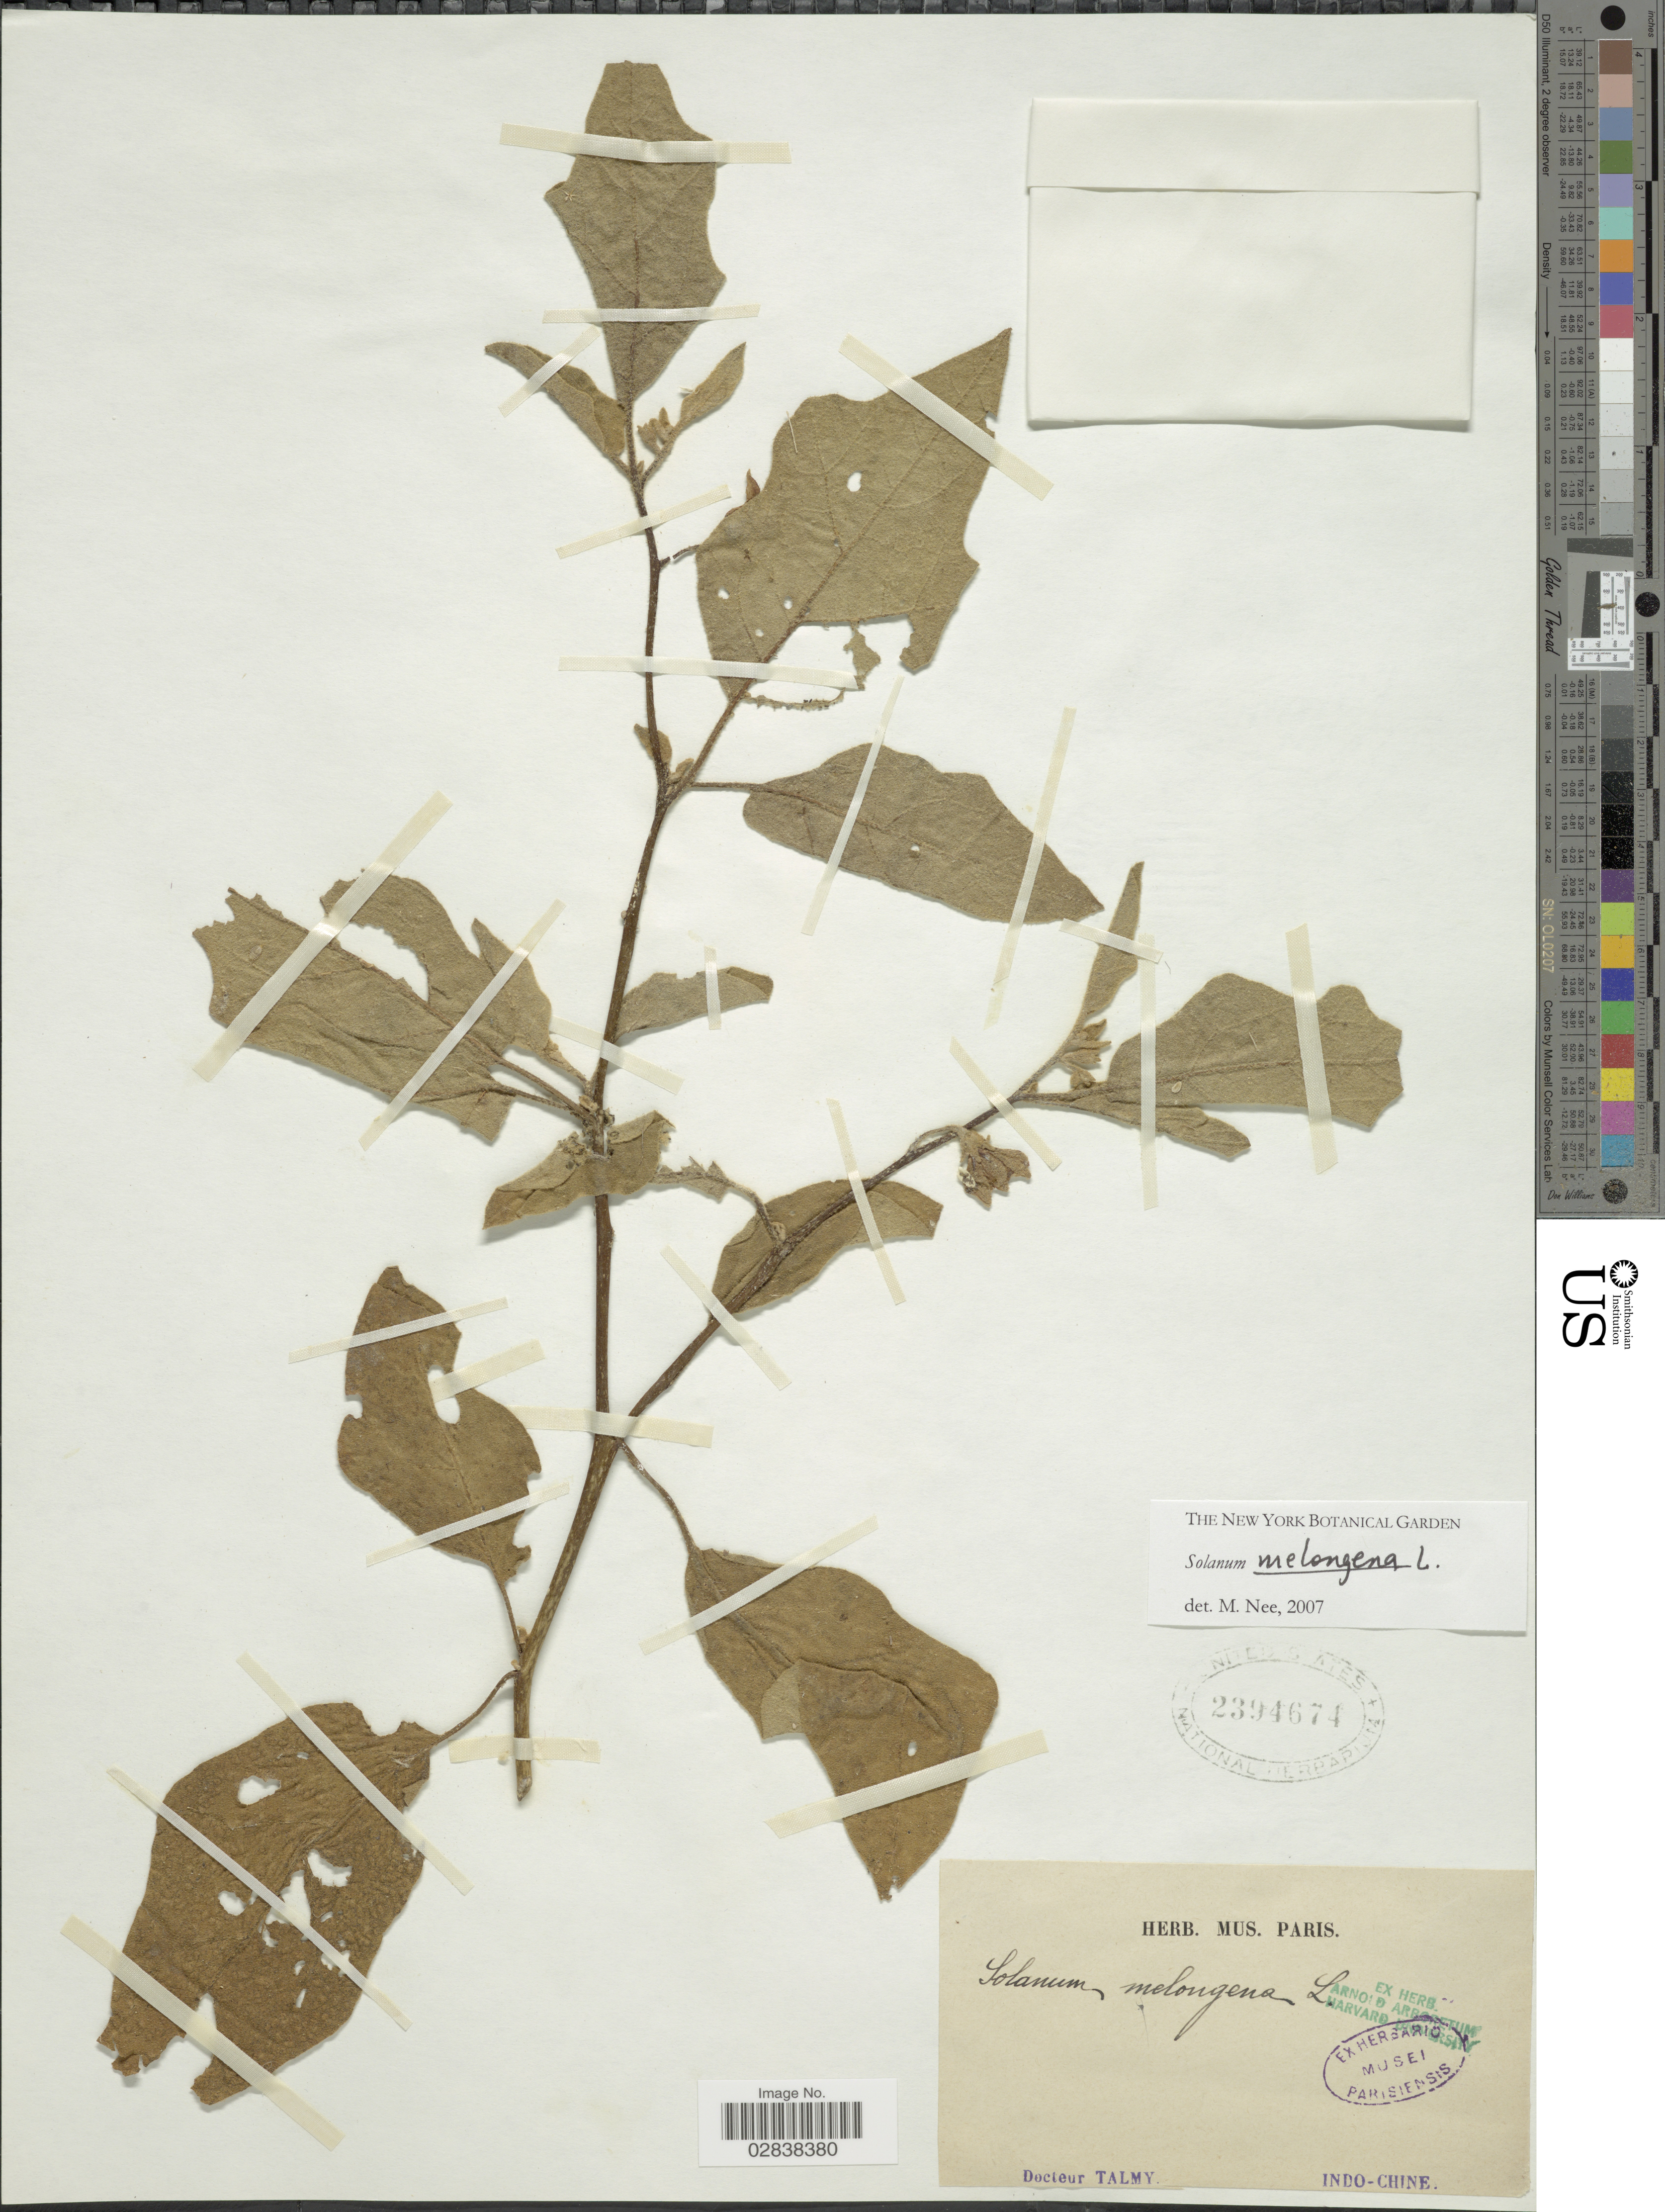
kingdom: Plantae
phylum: Tracheophyta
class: Magnoliopsida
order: Solanales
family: Solanaceae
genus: Solanum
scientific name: Solanum melongena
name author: L.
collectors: -. Talmy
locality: Indo-Chine.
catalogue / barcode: US 2394674